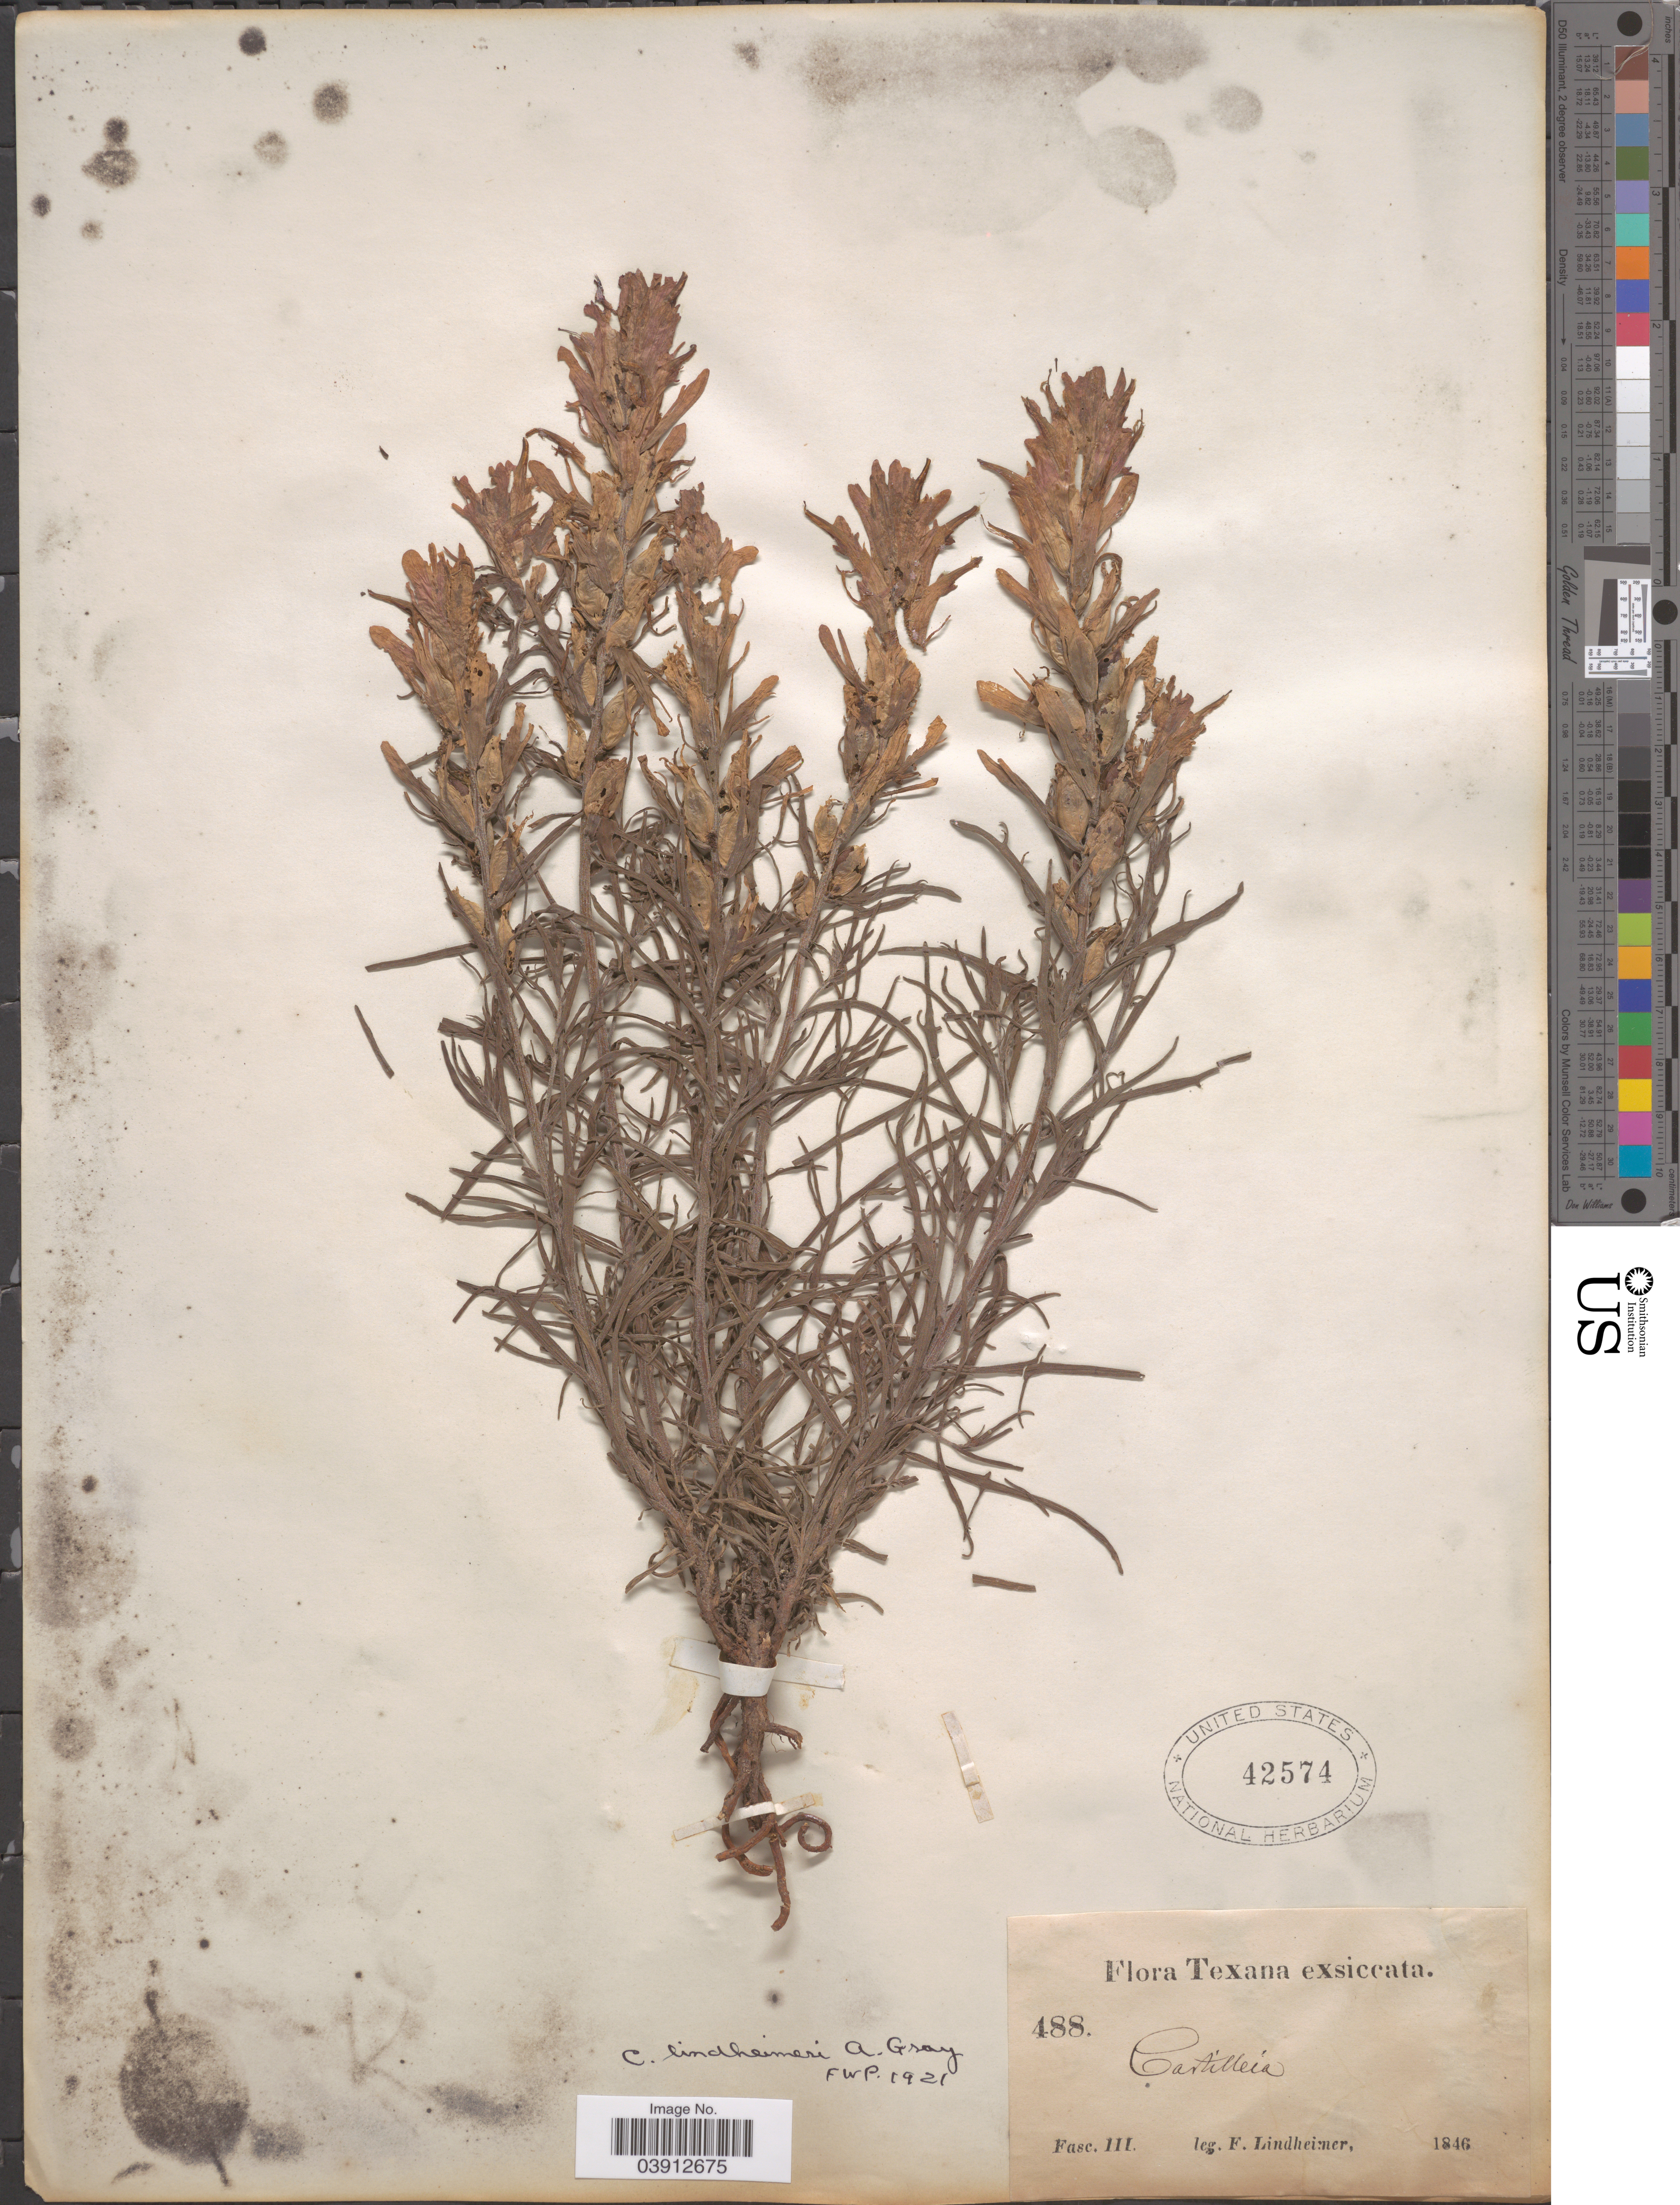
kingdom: Plantae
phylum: Tracheophyta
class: Magnoliopsida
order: Lamiales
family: Orobanchaceae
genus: Castilleja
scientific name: Castilleja lindheimeri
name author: A. Gray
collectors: F. Lindheimer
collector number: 488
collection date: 1846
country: United States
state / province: Texas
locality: Fasc. III.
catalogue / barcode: US 42574